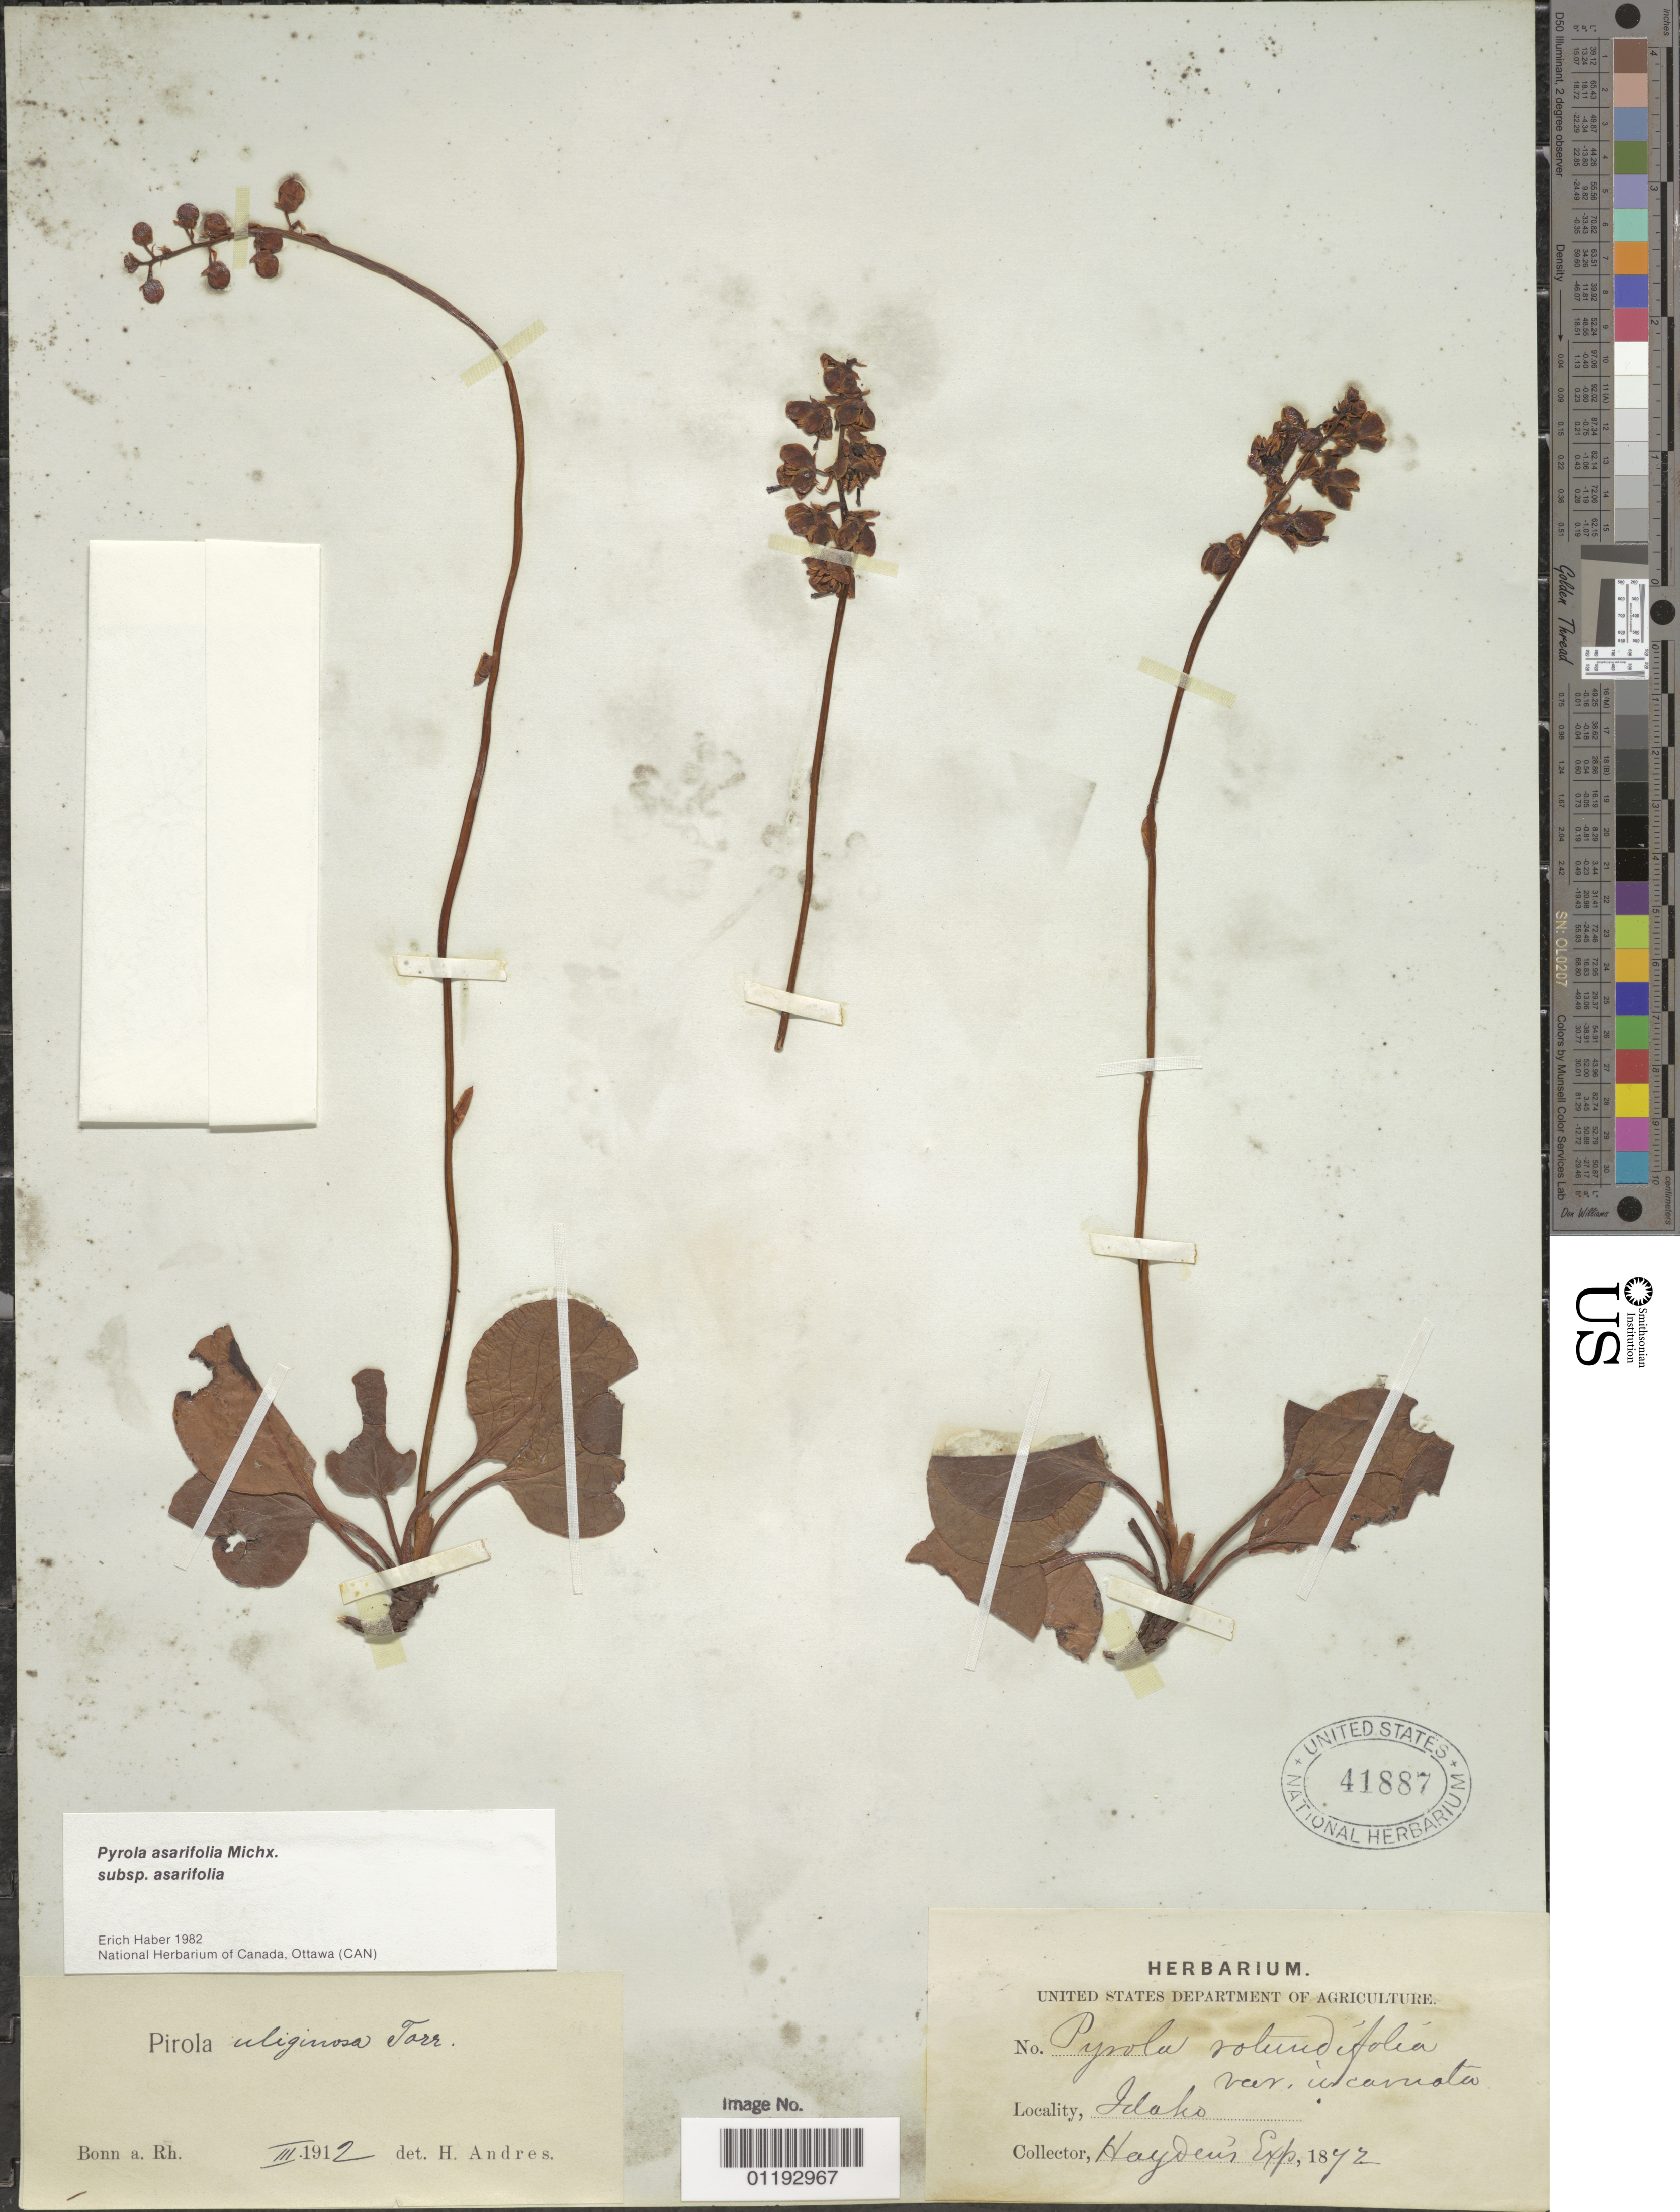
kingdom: Plantae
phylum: Tracheophyta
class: Magnoliopsida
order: Ericales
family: Ericaceae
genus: Pyrola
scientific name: Pyrola asarifolia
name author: Michx.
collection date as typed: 1872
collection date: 1872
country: United States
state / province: Idaho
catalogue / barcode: US 41887